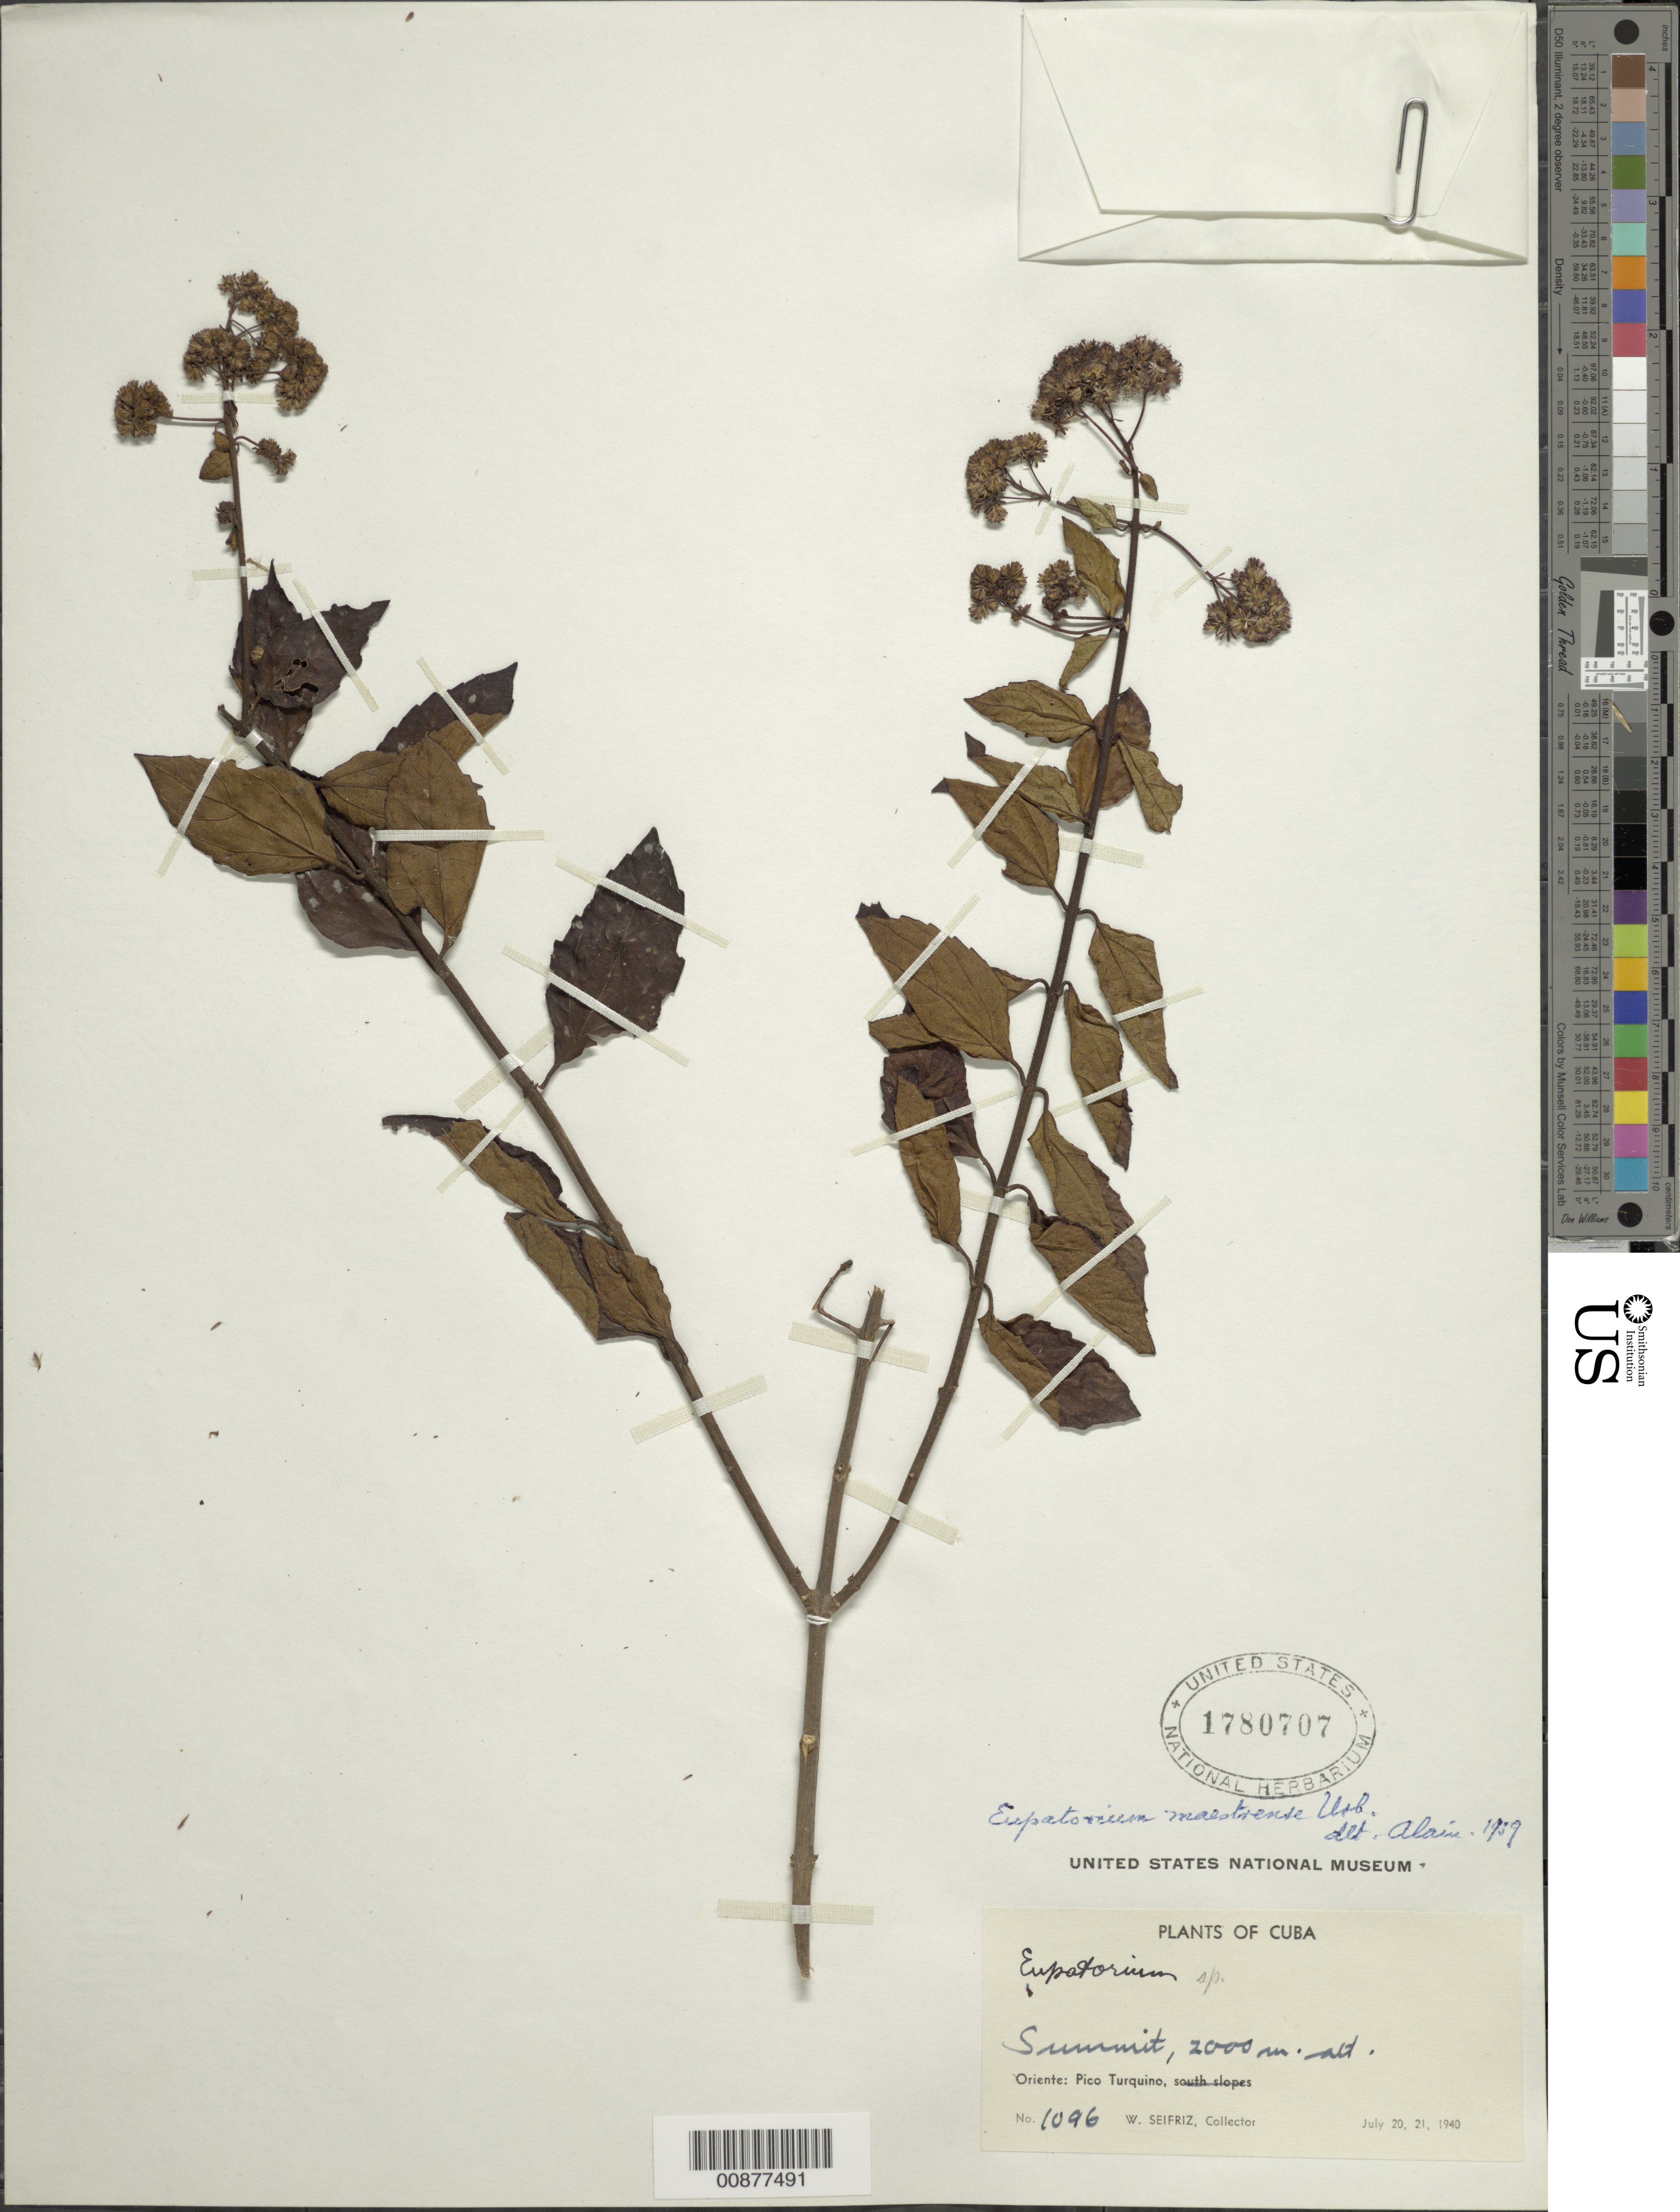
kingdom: Plantae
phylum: Tracheophyta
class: Magnoliopsida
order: Asterales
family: Asteraceae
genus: Koanophyllon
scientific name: Koanophyllon maestrense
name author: (Urb.) R.M. King & H. Rob.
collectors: W. Seifriz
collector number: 1096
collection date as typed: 20 Jul 1940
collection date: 1940-07-20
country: Cuba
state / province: Oriente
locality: Pico Turquino, summit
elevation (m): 2000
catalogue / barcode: US 1780707